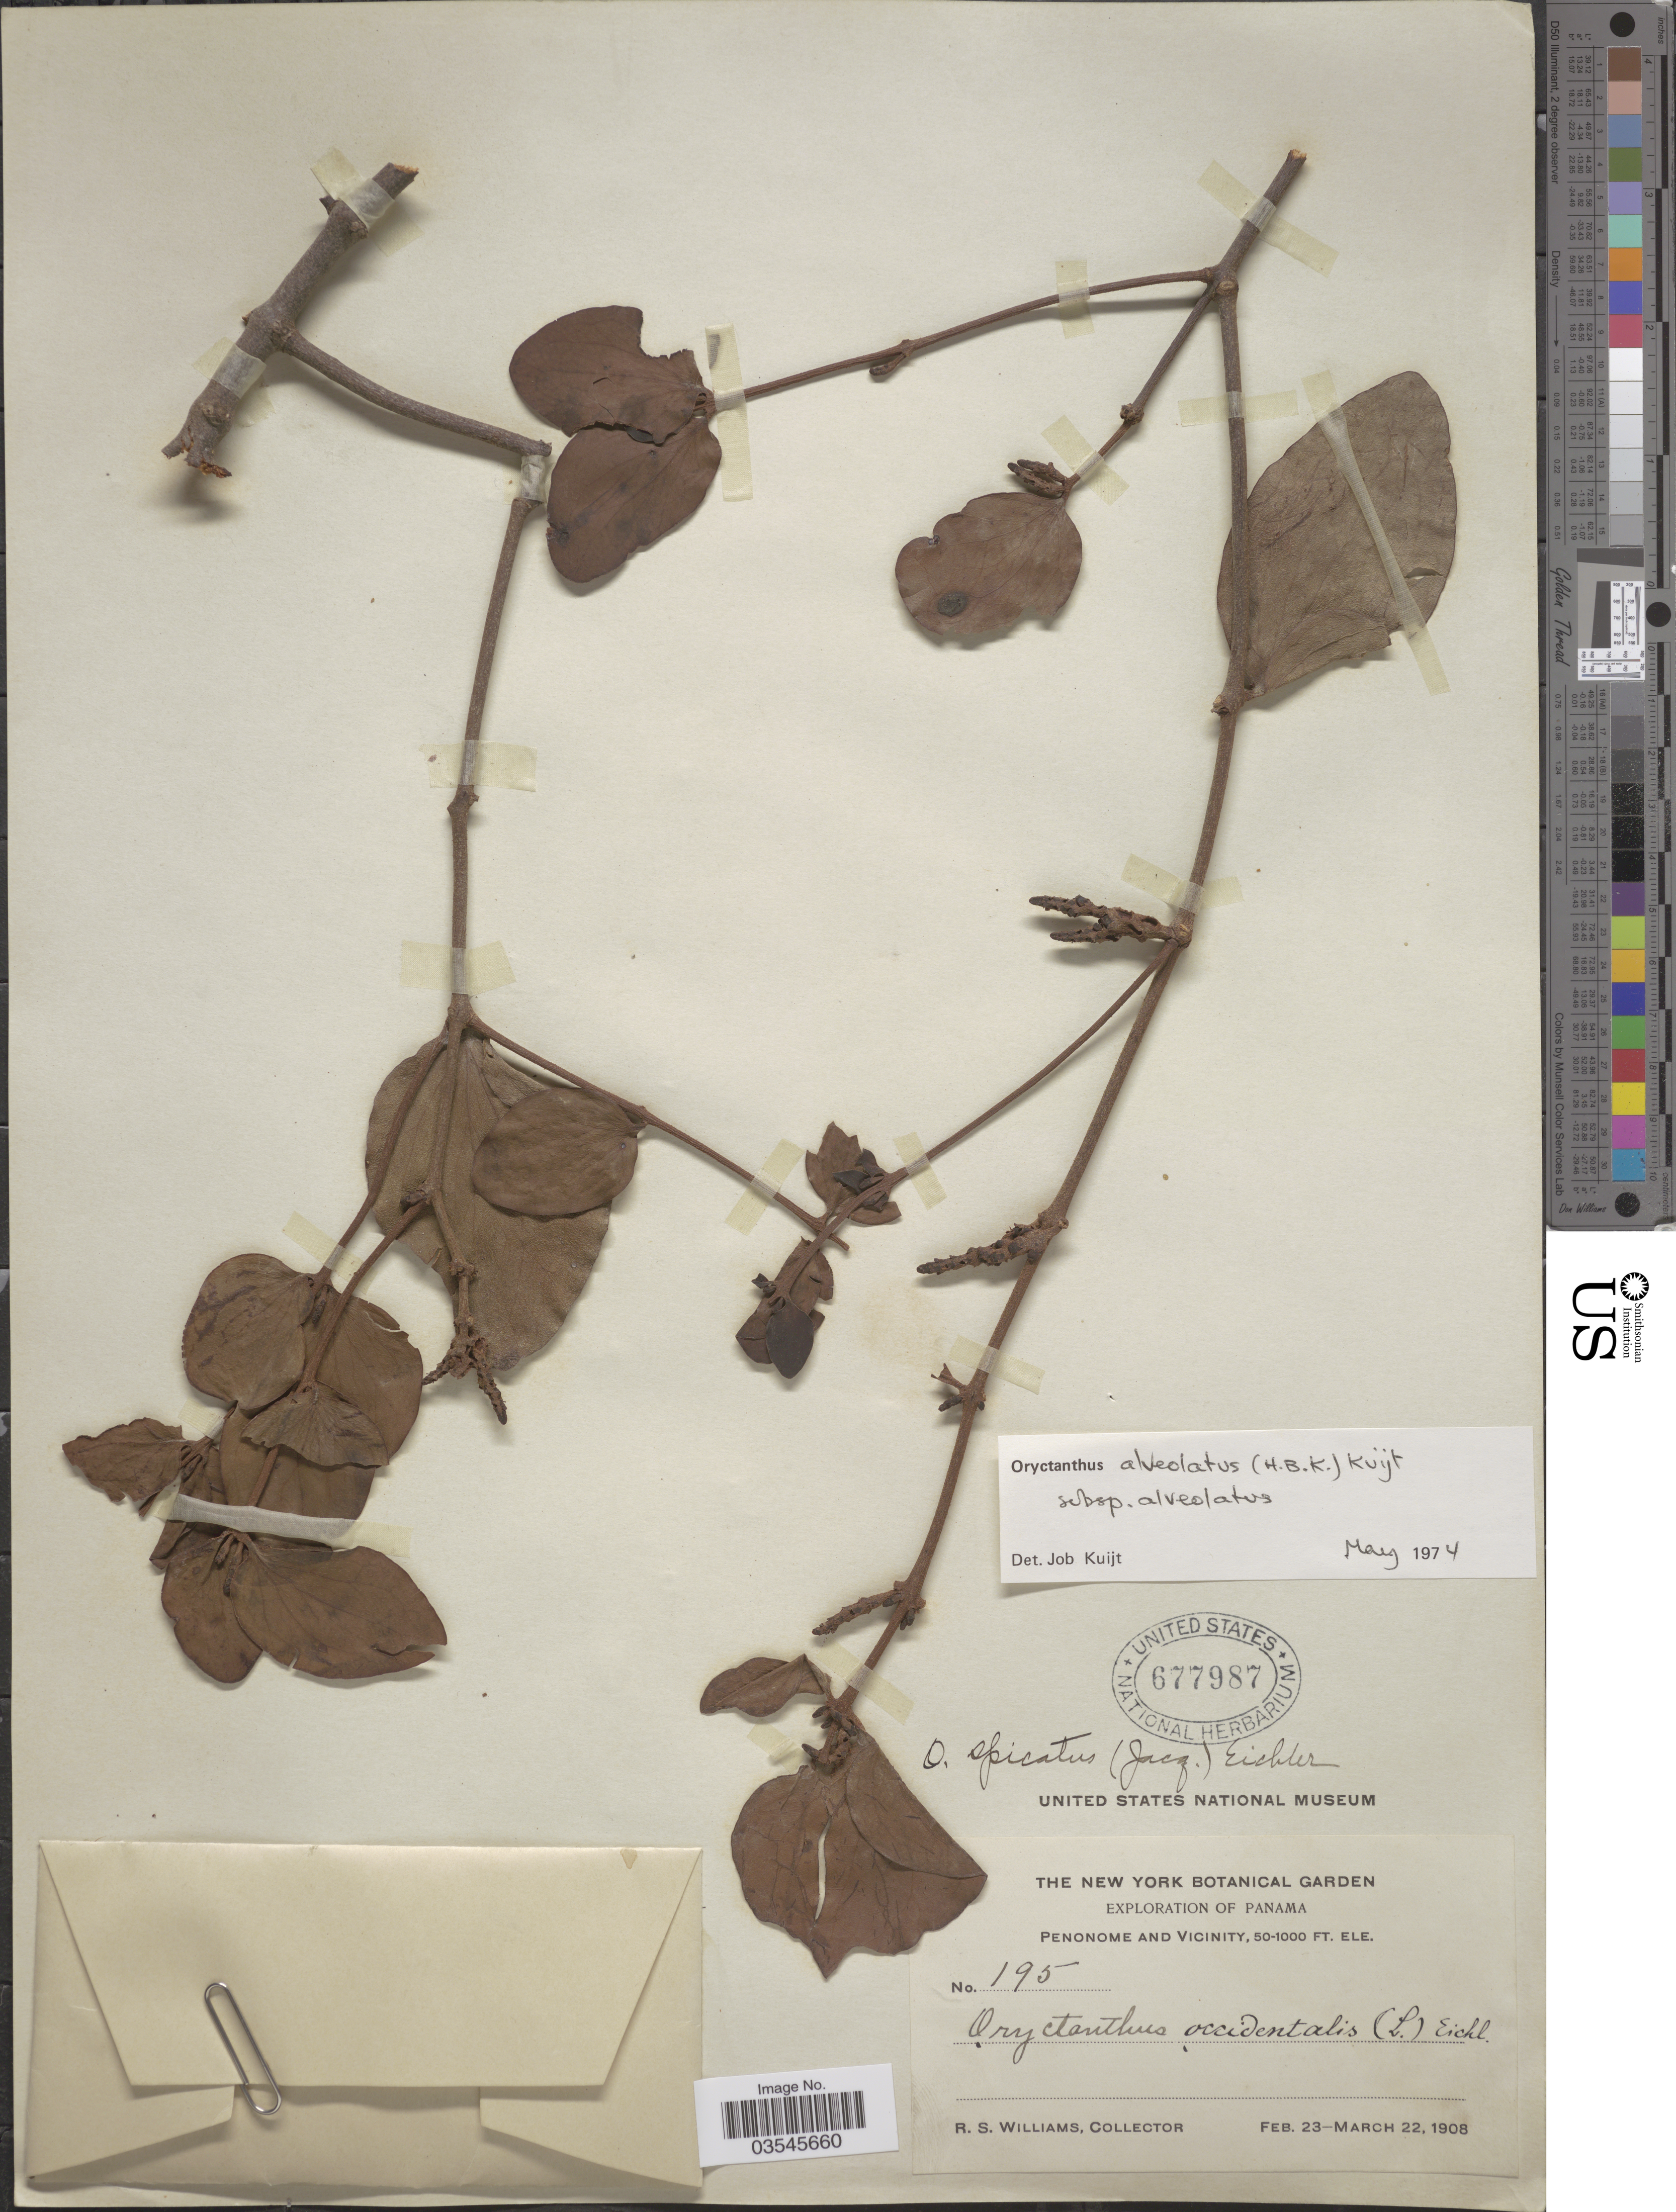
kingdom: Plantae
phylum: Tracheophyta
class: Magnoliopsida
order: Santalales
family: Loranthaceae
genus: Oryctanthus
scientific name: Oryctanthus alveolatus subsp. alveolatus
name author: (Kunth) Kuijt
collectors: R. S. Williams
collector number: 195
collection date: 1908-02-23/1908-03-22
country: Panama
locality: Penonome and vicinity.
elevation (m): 15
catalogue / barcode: US 677987